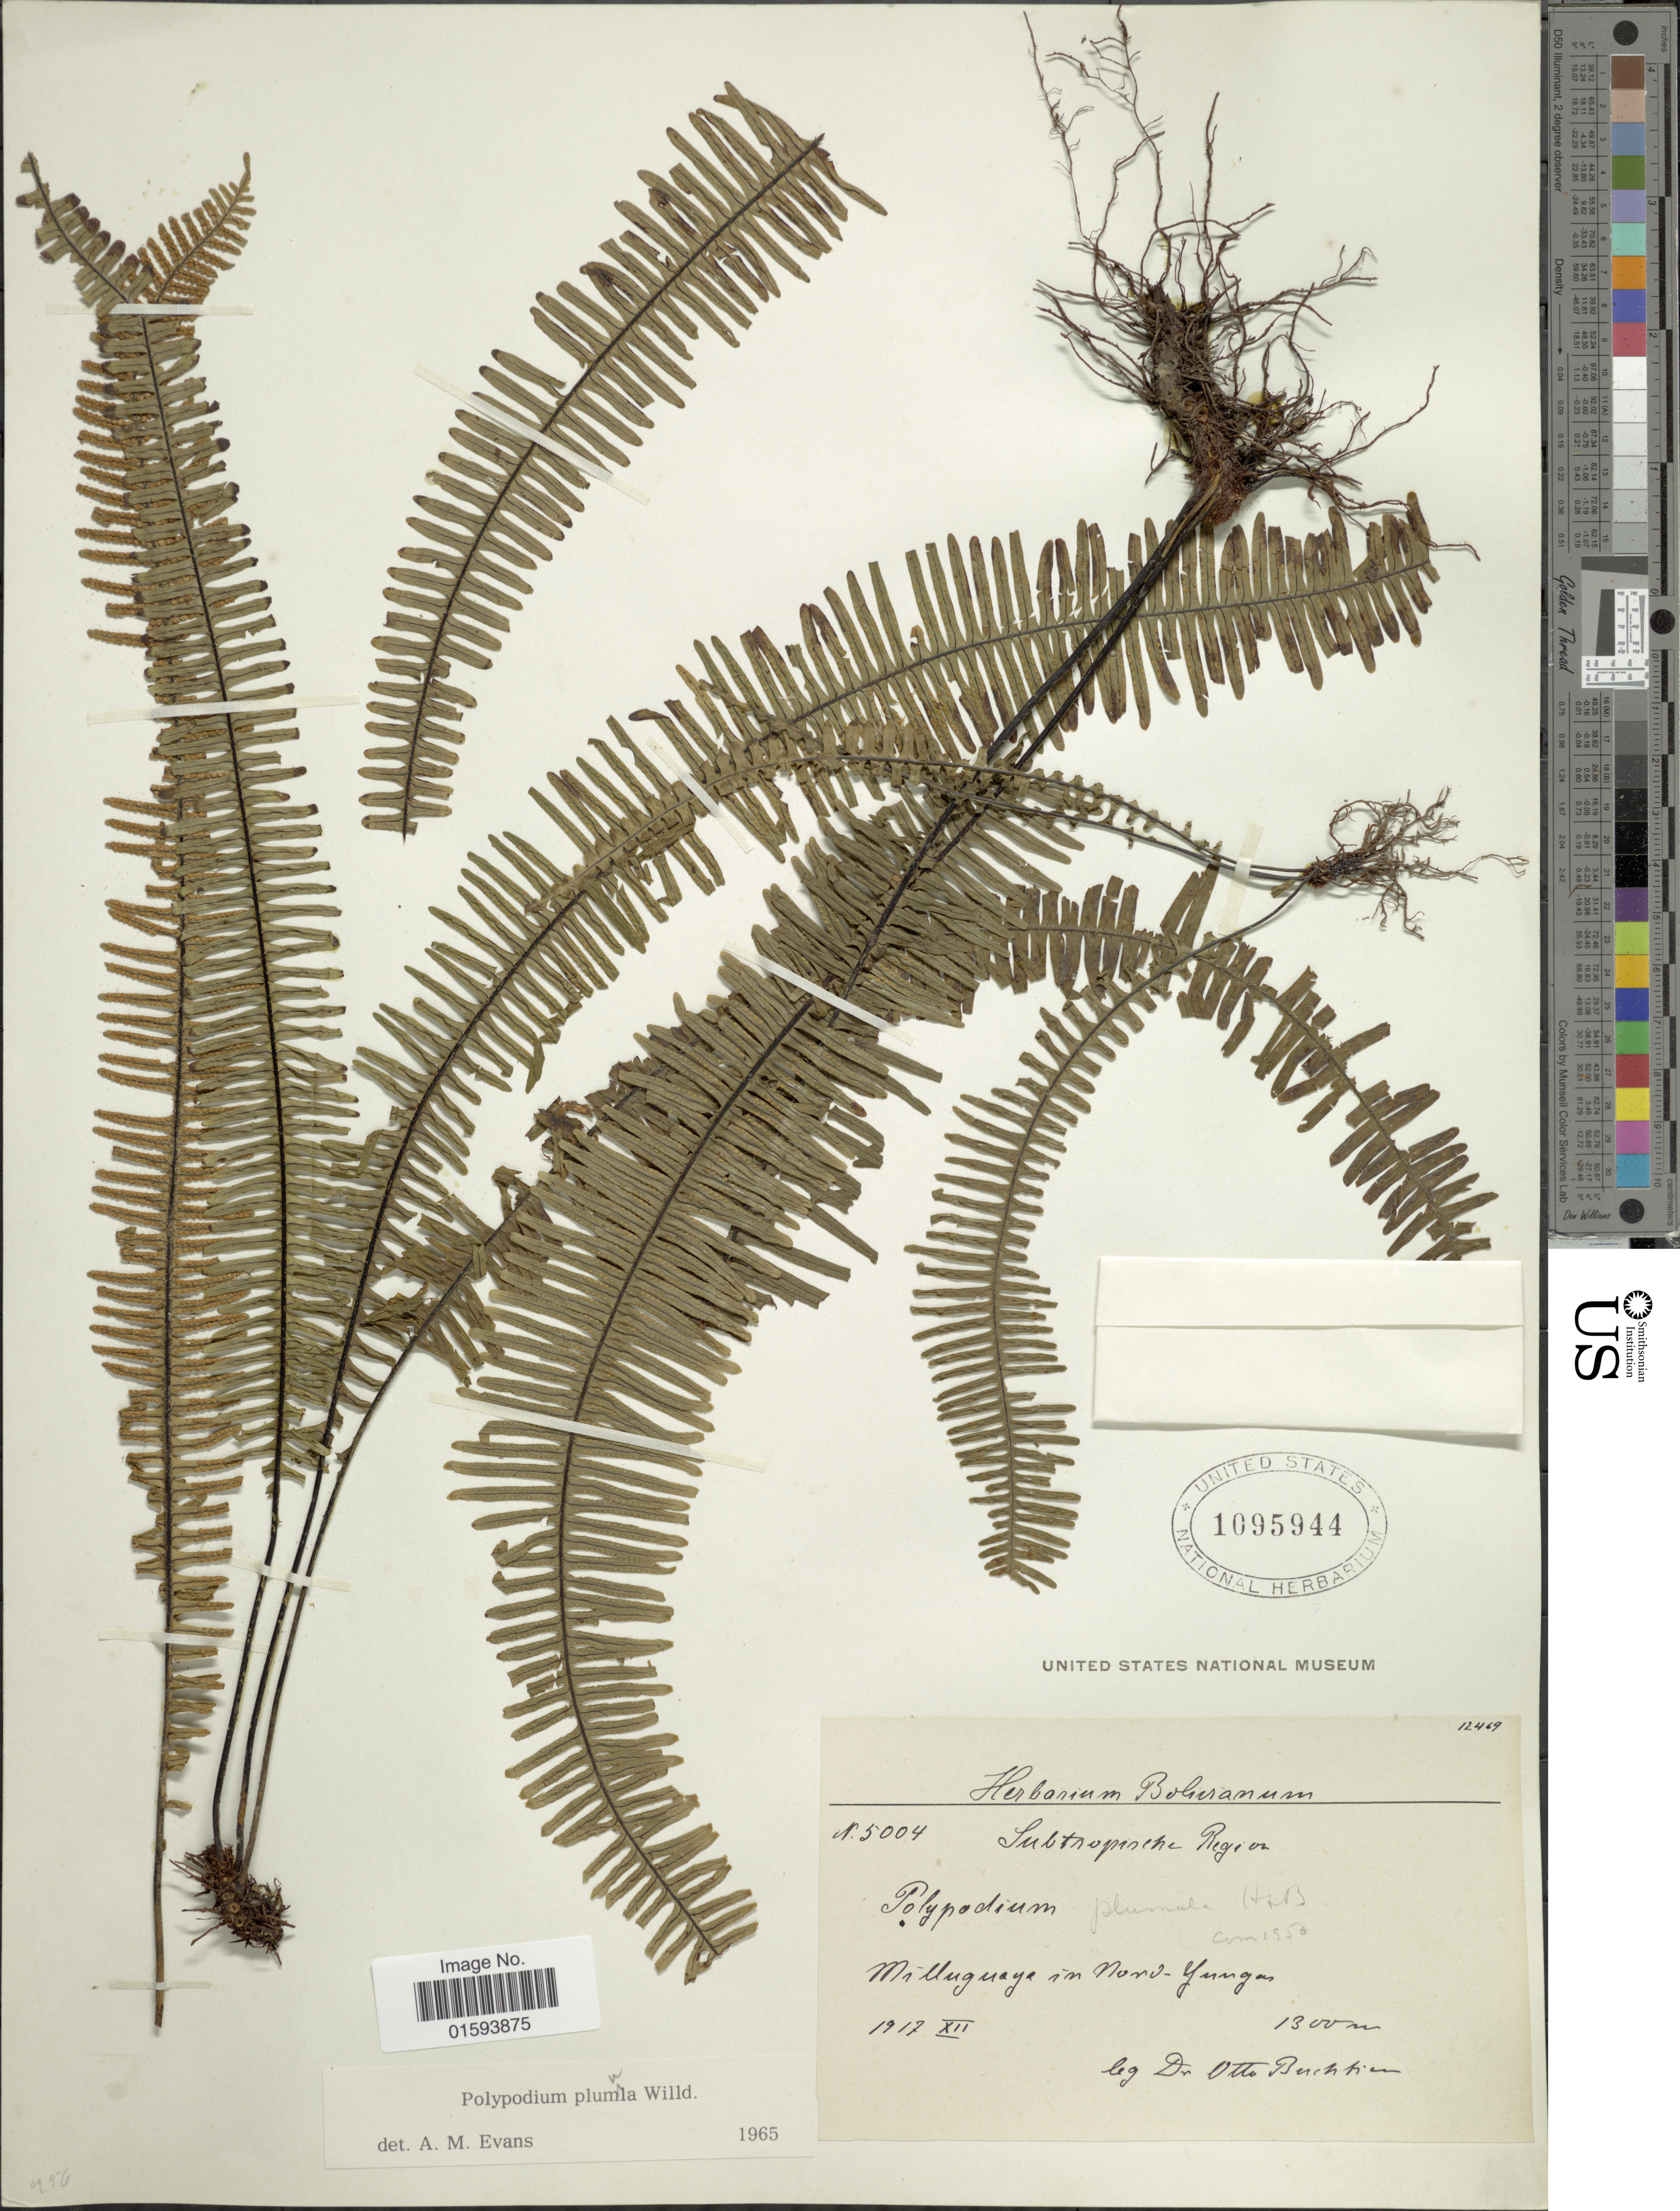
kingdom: Plantae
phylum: Tracheophyta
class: Polypodiopsida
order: Polypodiales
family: Polypodiaceae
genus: Pecluma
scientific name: Pecluma plumula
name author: (Humb. & Bonpl. ex Willd.) M.G. Price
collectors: O. Buchtien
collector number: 5004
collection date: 1917-12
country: Bolivia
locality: Milluguaya in Nord-Yungas.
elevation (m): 1300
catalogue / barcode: US 1095944